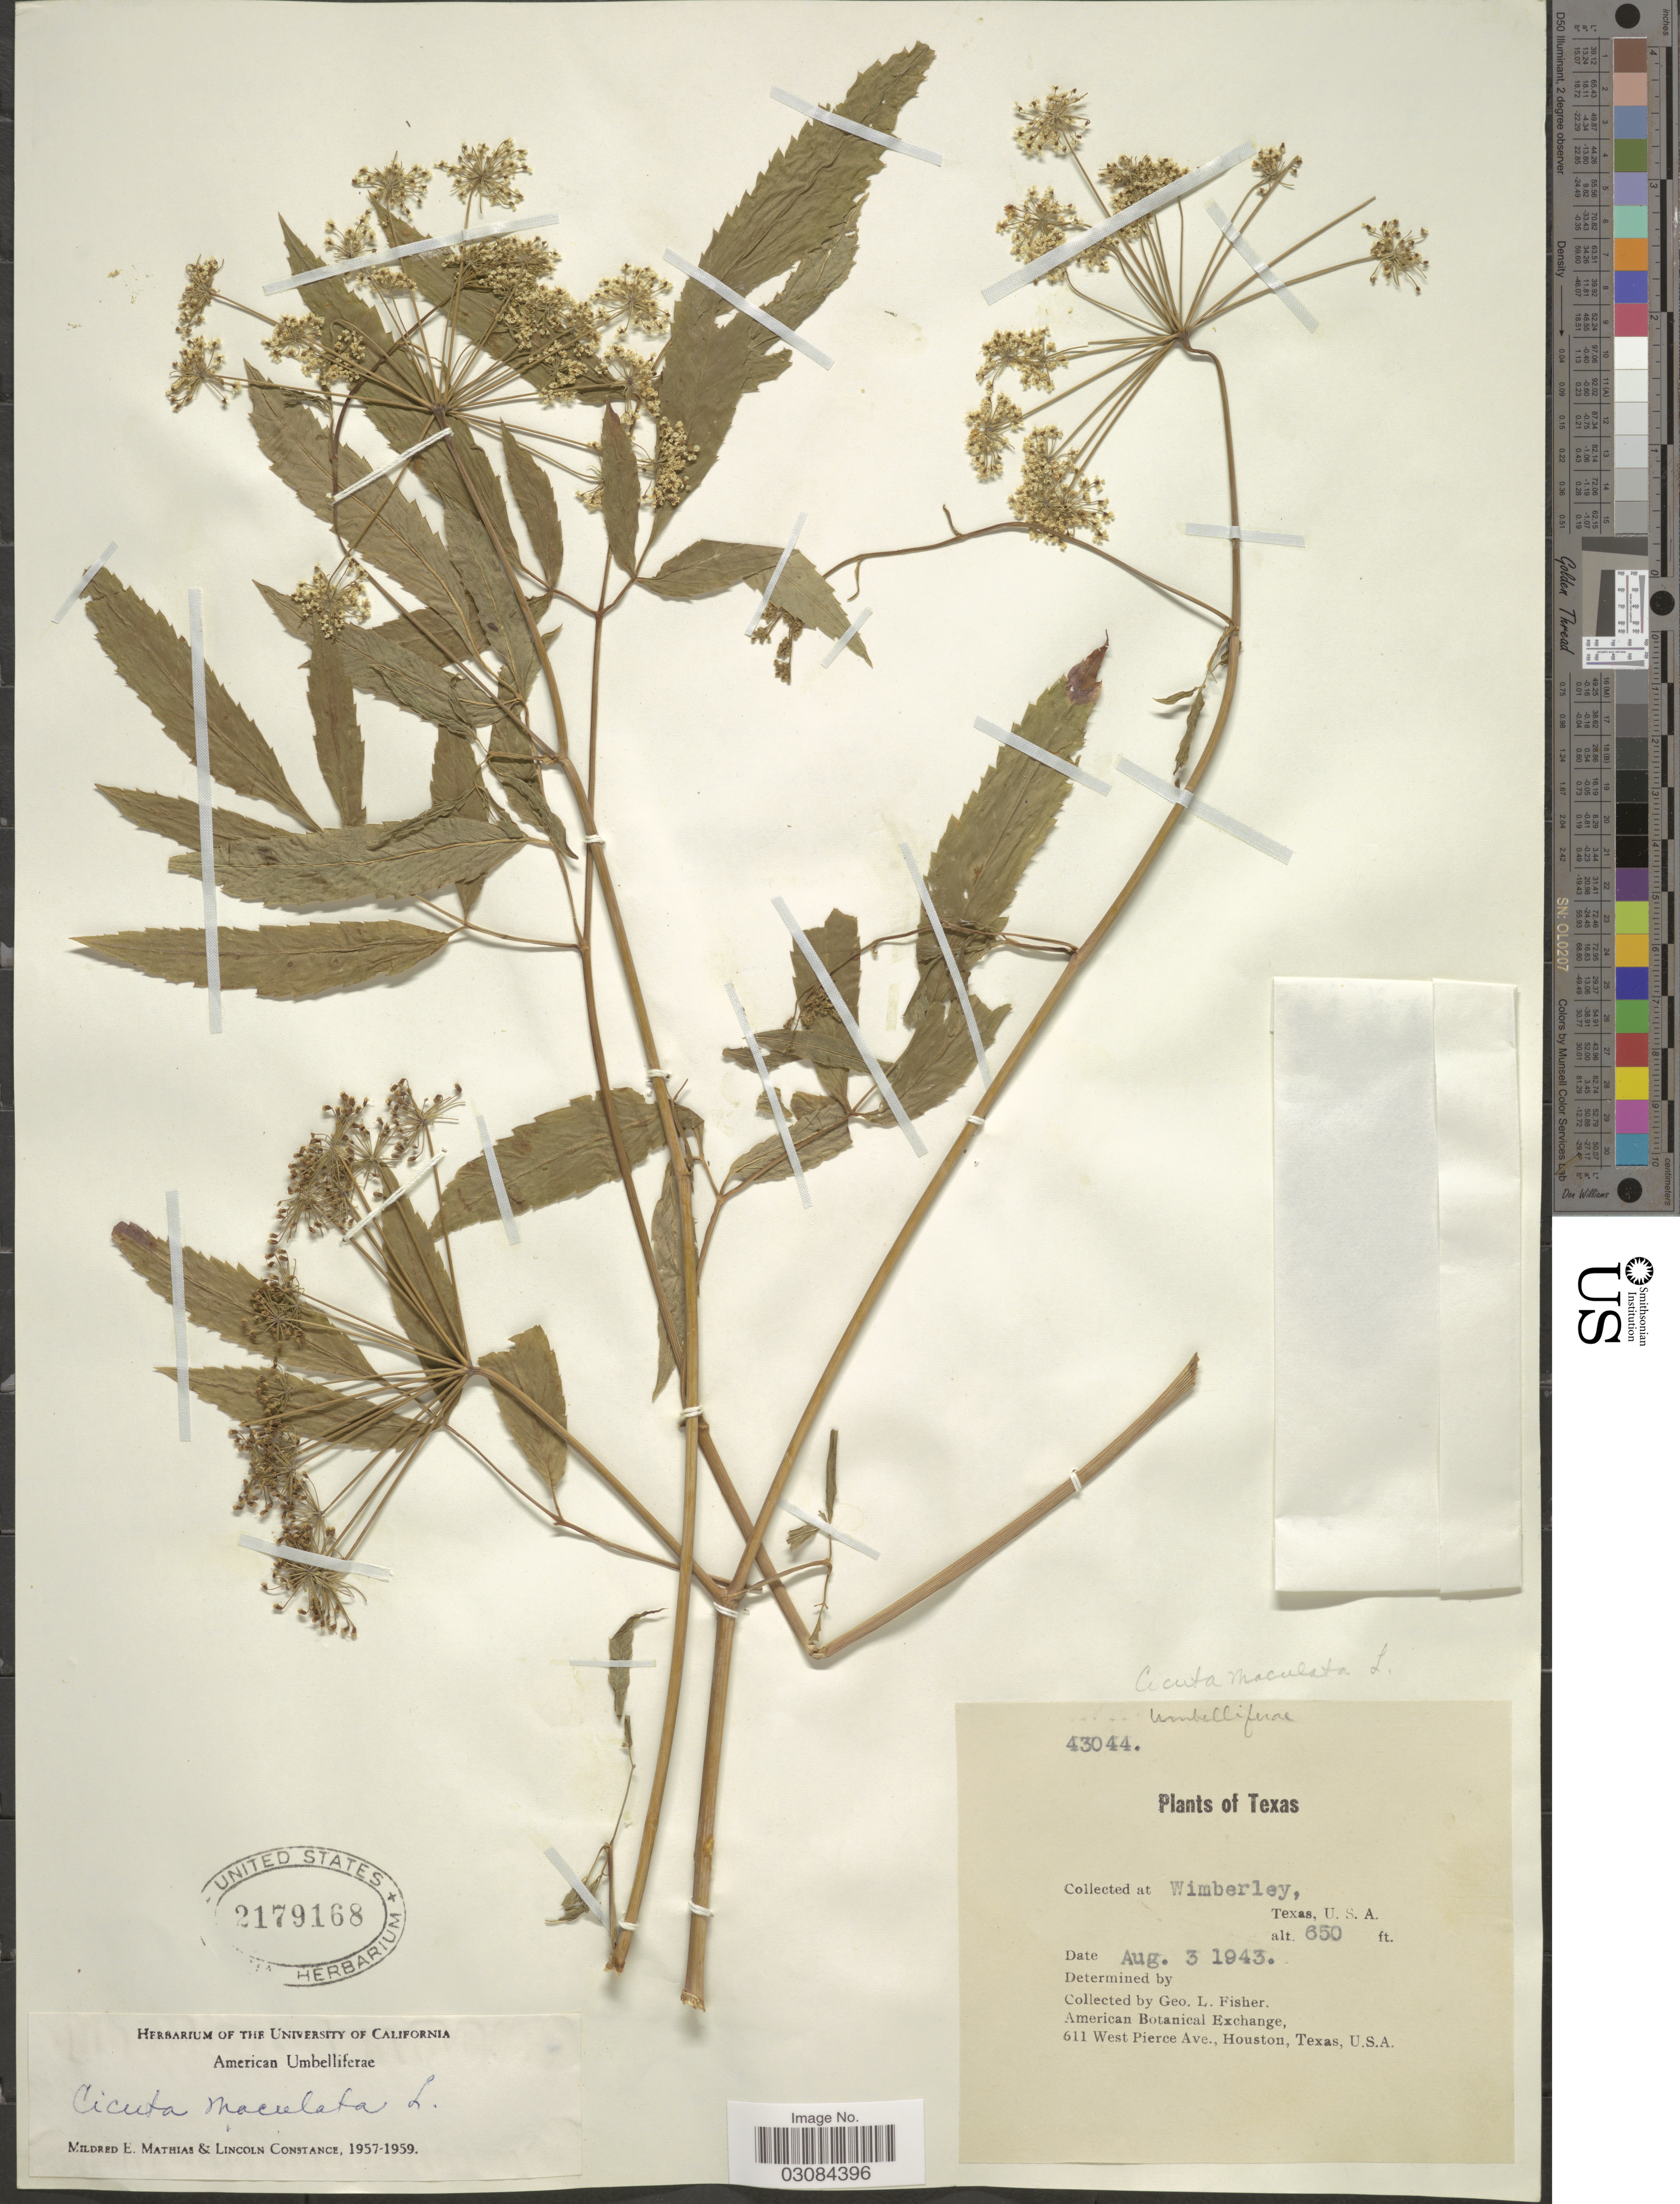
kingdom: Plantae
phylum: Tracheophyta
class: Magnoliopsida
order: Apiales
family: Apiaceae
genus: Cicuta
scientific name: Cicuta maculata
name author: L.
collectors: G. L. Fisher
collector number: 43044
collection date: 1943-08-03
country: United States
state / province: Texas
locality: Wimberley, U.S.A.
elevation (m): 198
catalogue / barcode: US 2179168